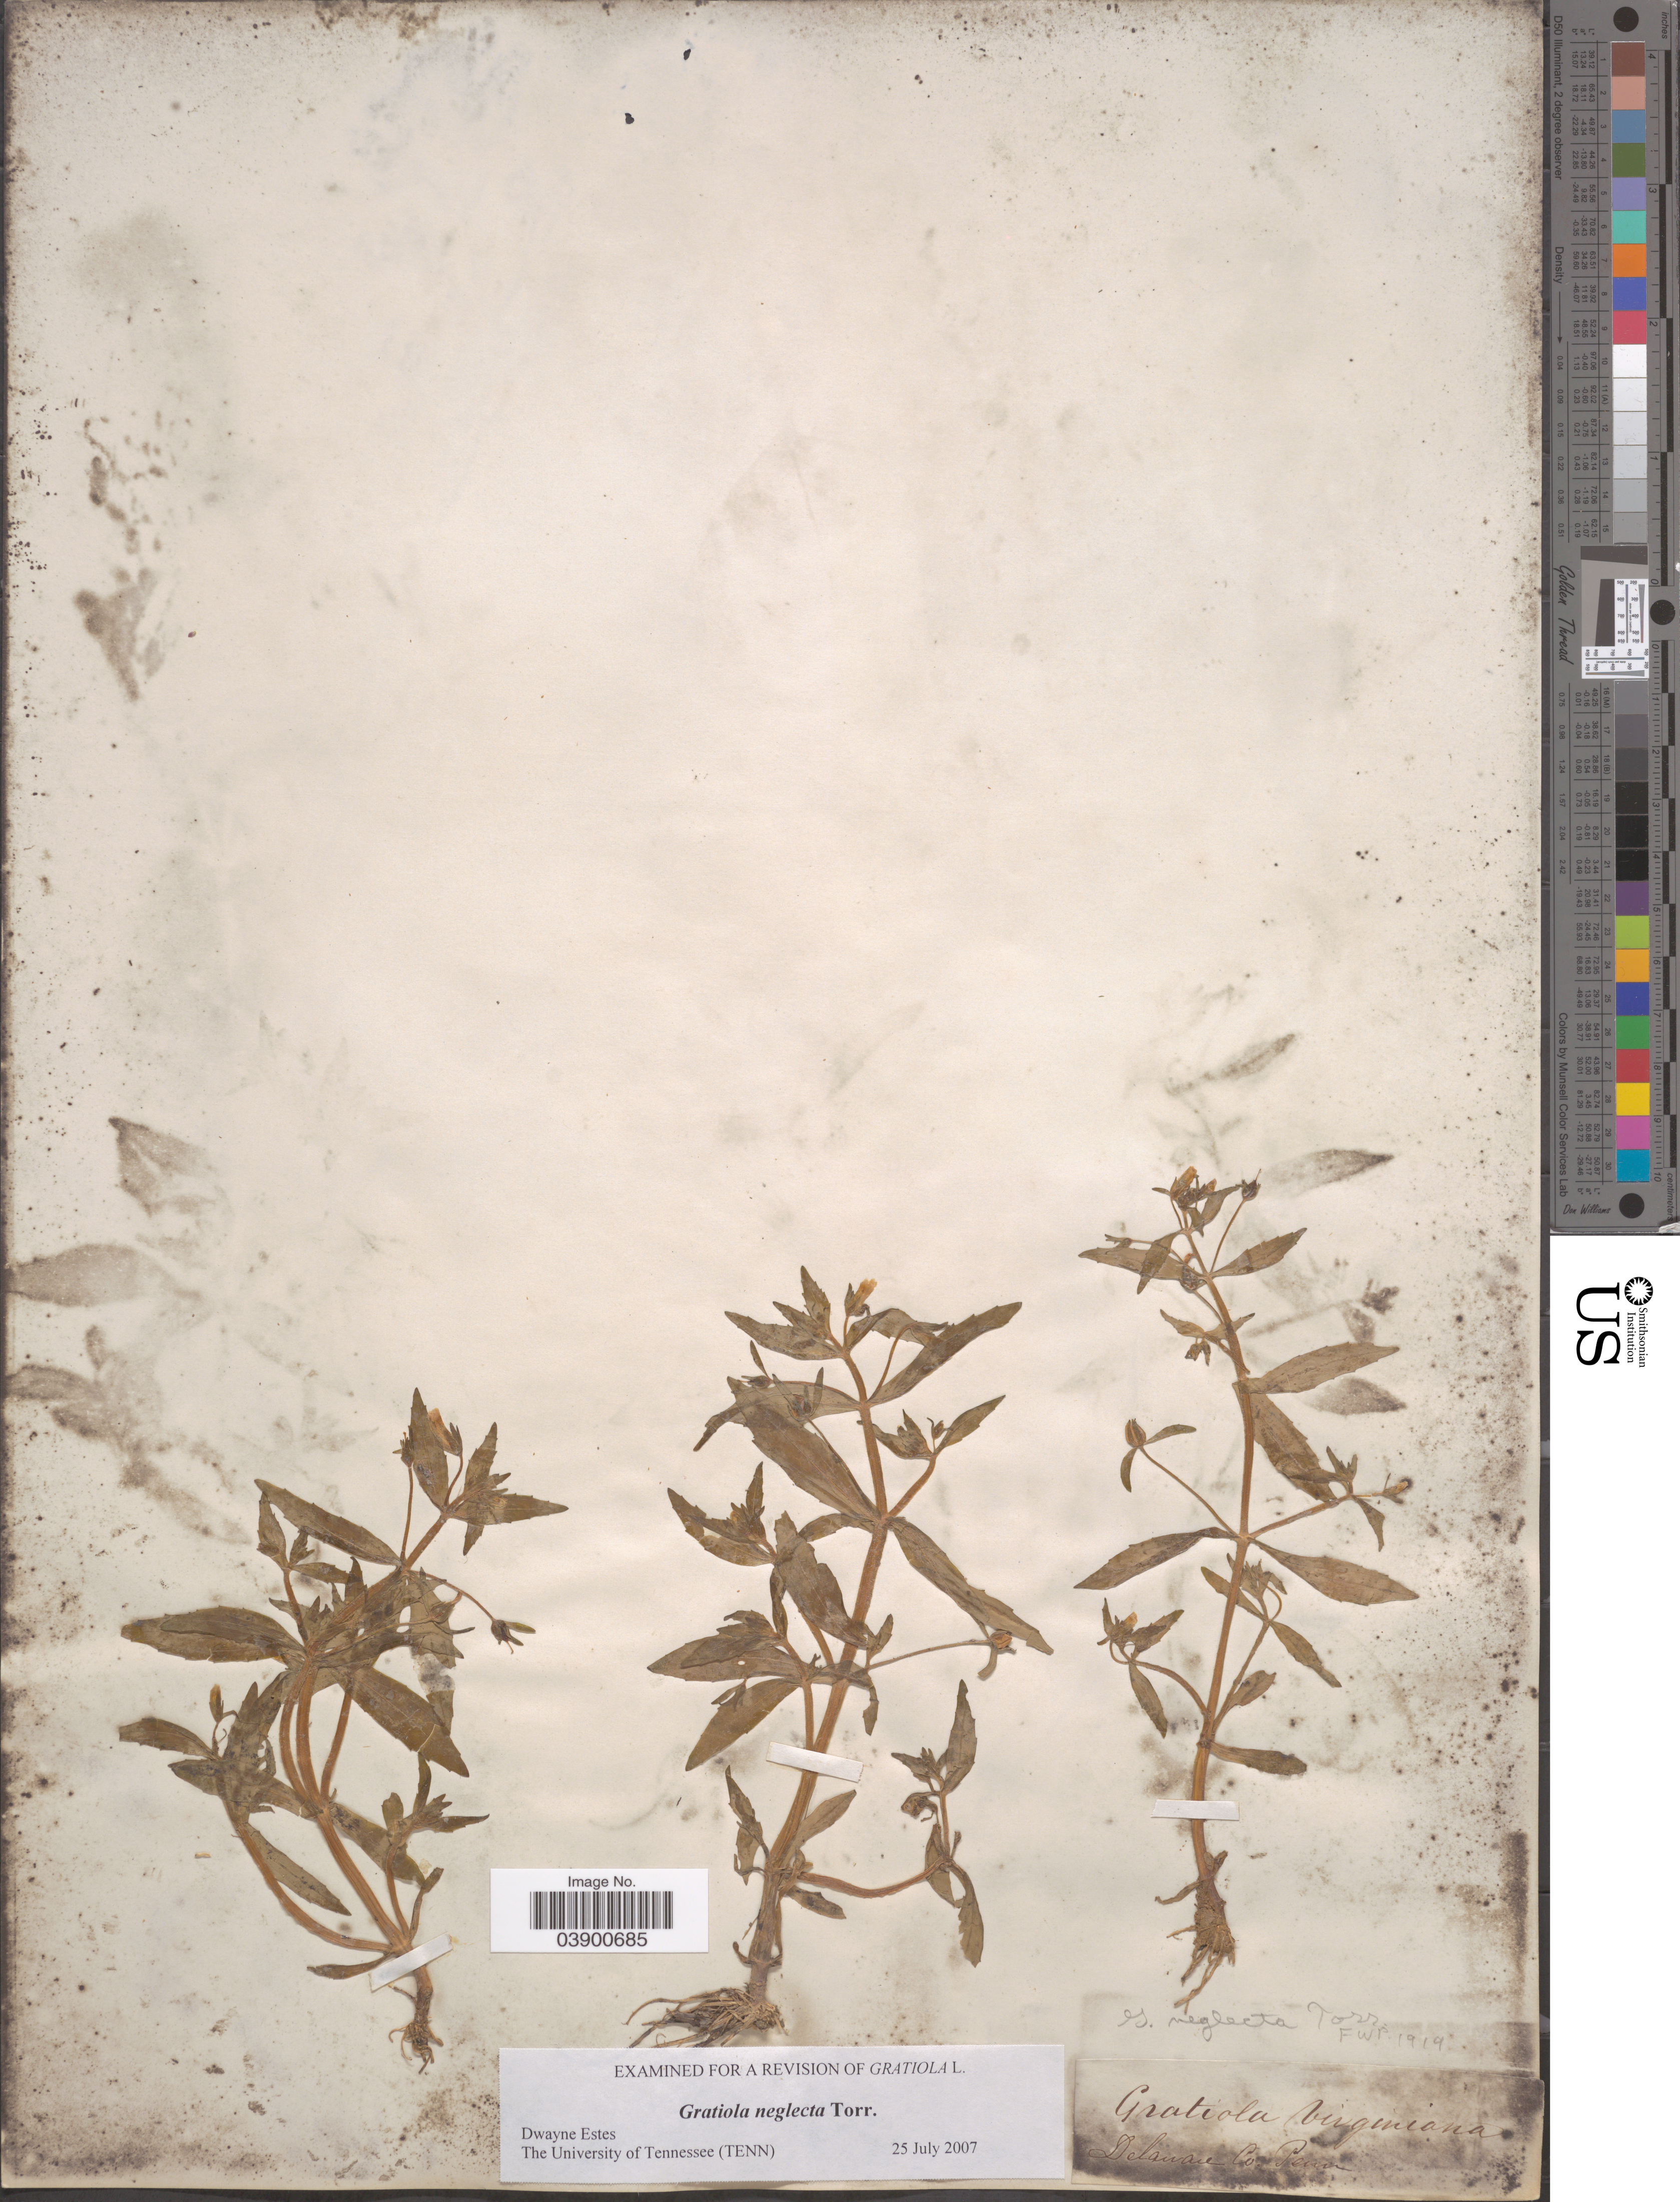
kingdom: Plantae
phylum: Tracheophyta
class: Magnoliopsida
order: Lamiales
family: Plantaginaceae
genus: Gratiola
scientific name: Gratiola neglecta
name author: Torr.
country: United States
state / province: Pennsylvania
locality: Delaware Co.